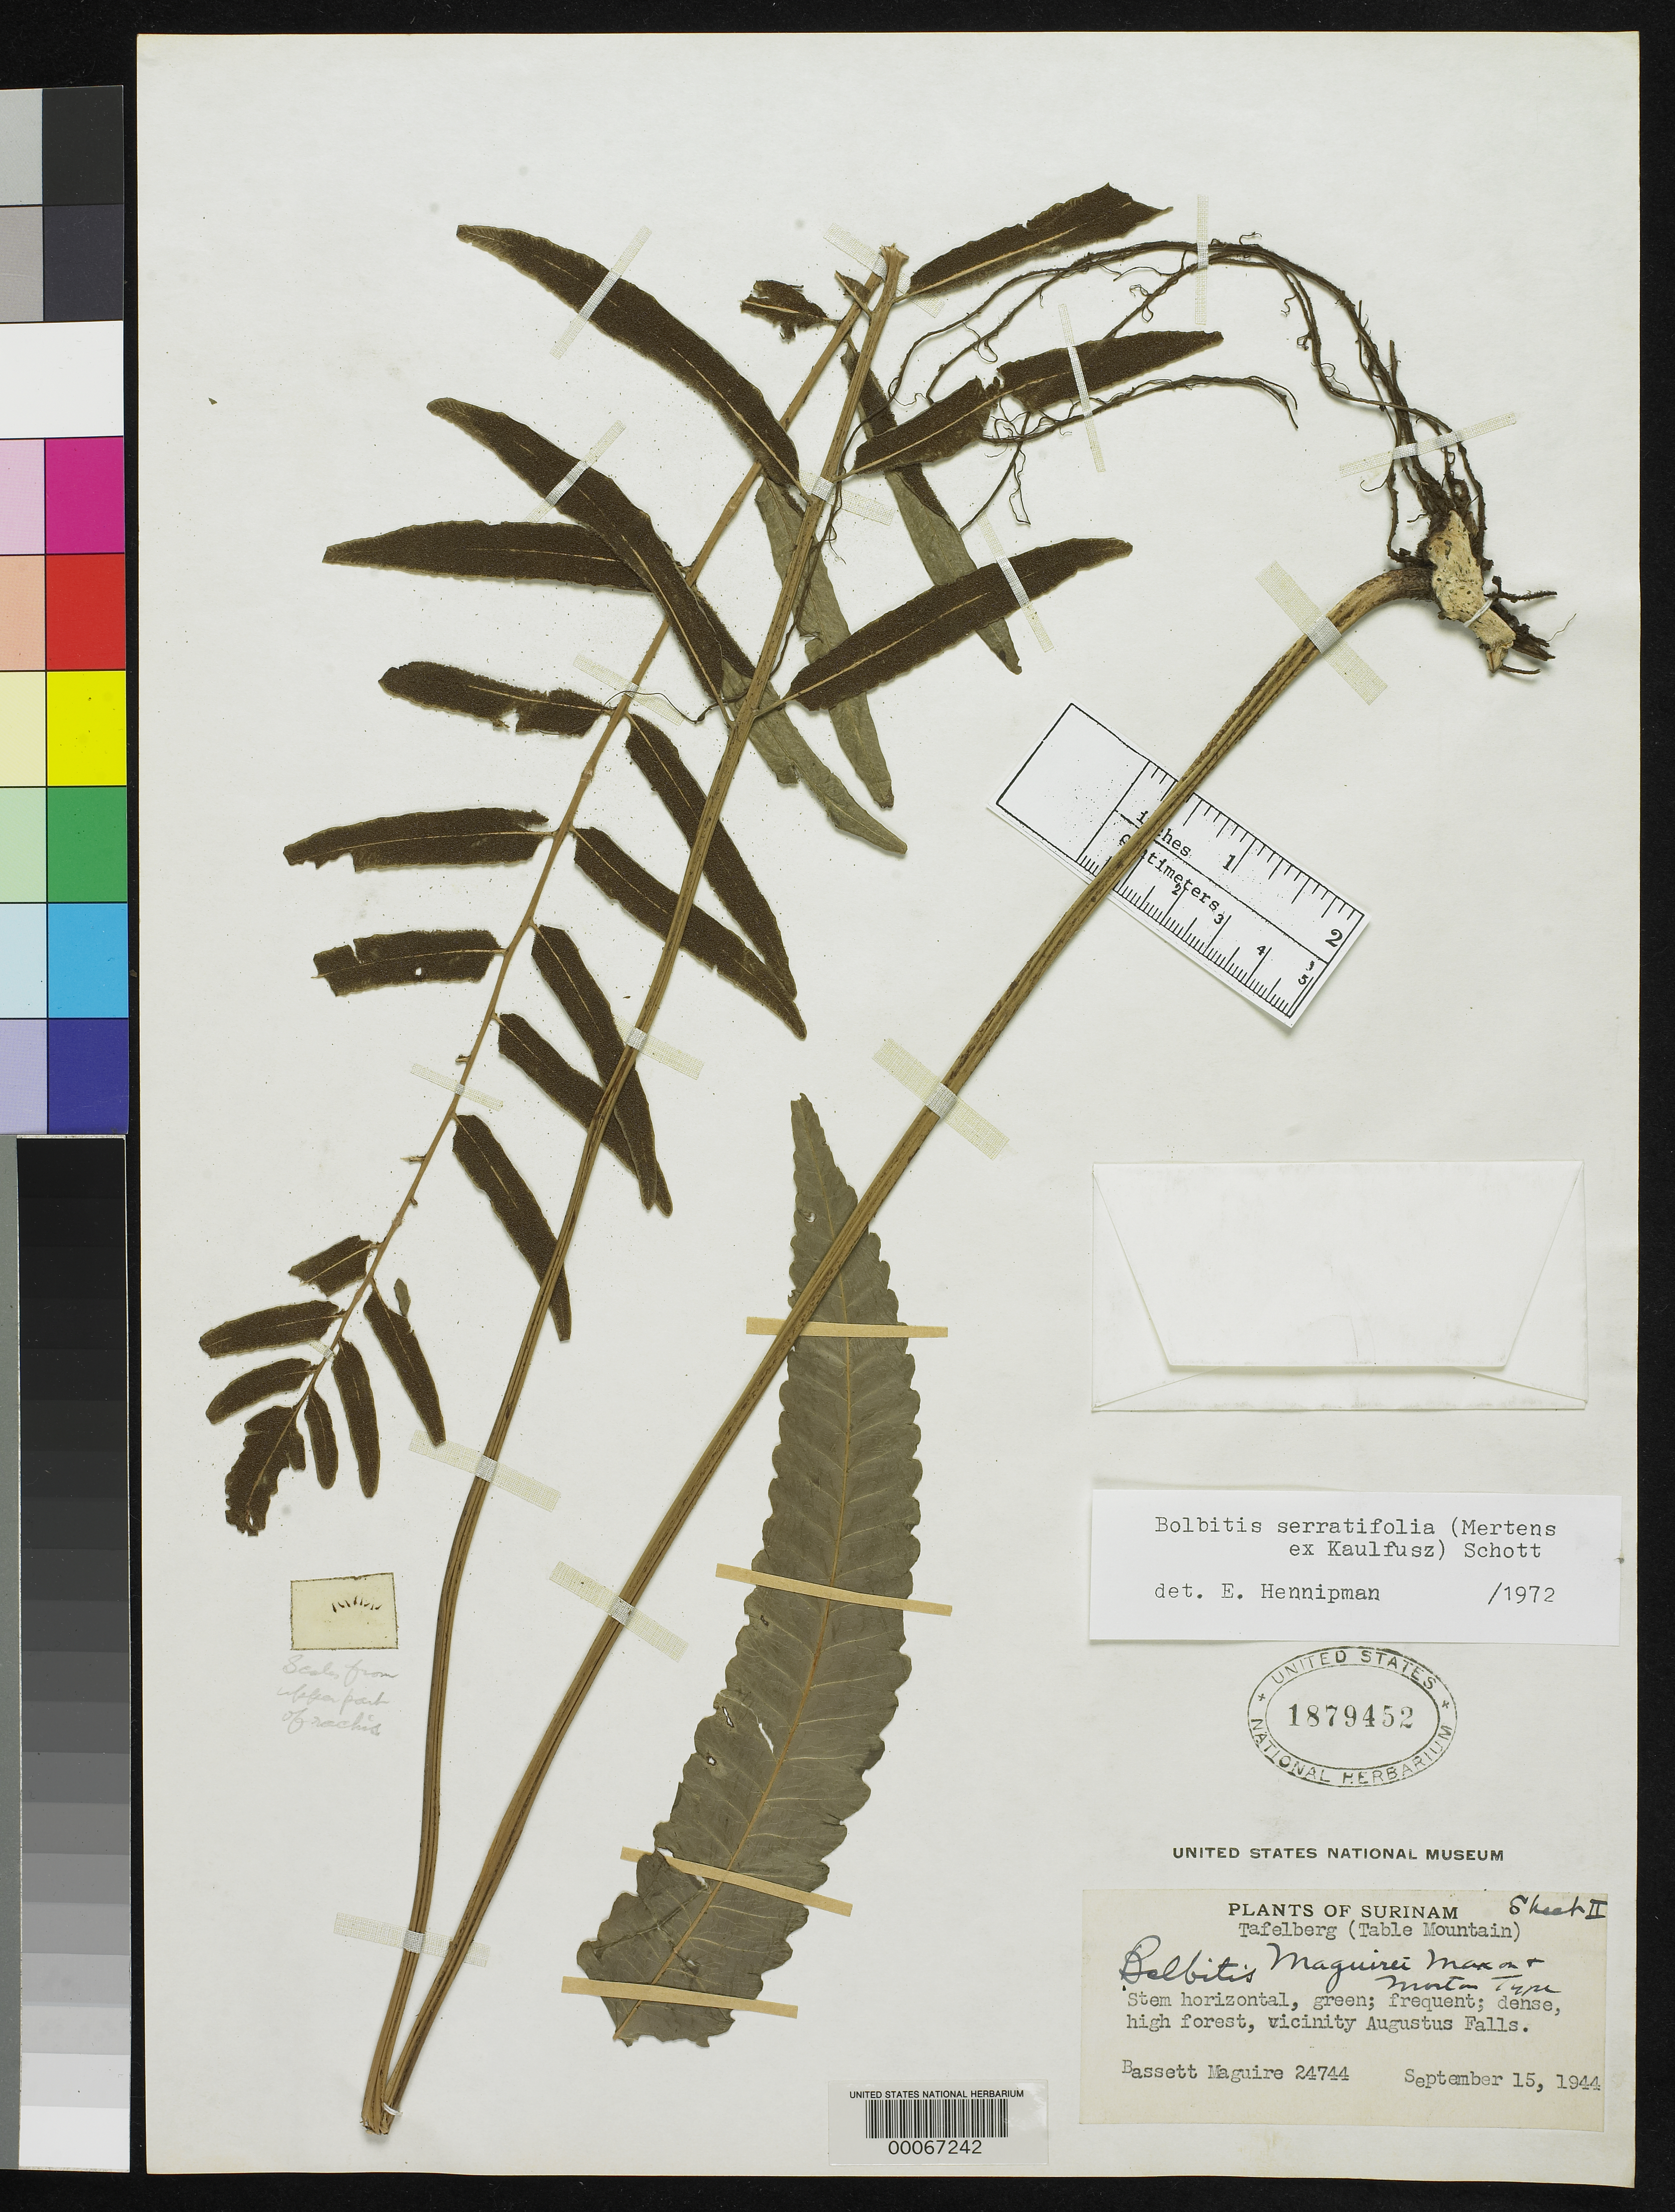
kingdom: Plantae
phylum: Tracheophyta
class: Polypodiopsida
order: Polypodiales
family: Dryopteridaceae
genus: Bolbitis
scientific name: Bolbitis maguirei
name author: Maxon & C.V. Morton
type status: Holotype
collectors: B. Maguire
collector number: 24744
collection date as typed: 15 Sep 1944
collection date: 1944-09-15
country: Suriname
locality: Tafelberg, Table Mountain, vicinity of Augustus Falls.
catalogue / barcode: US 1879452